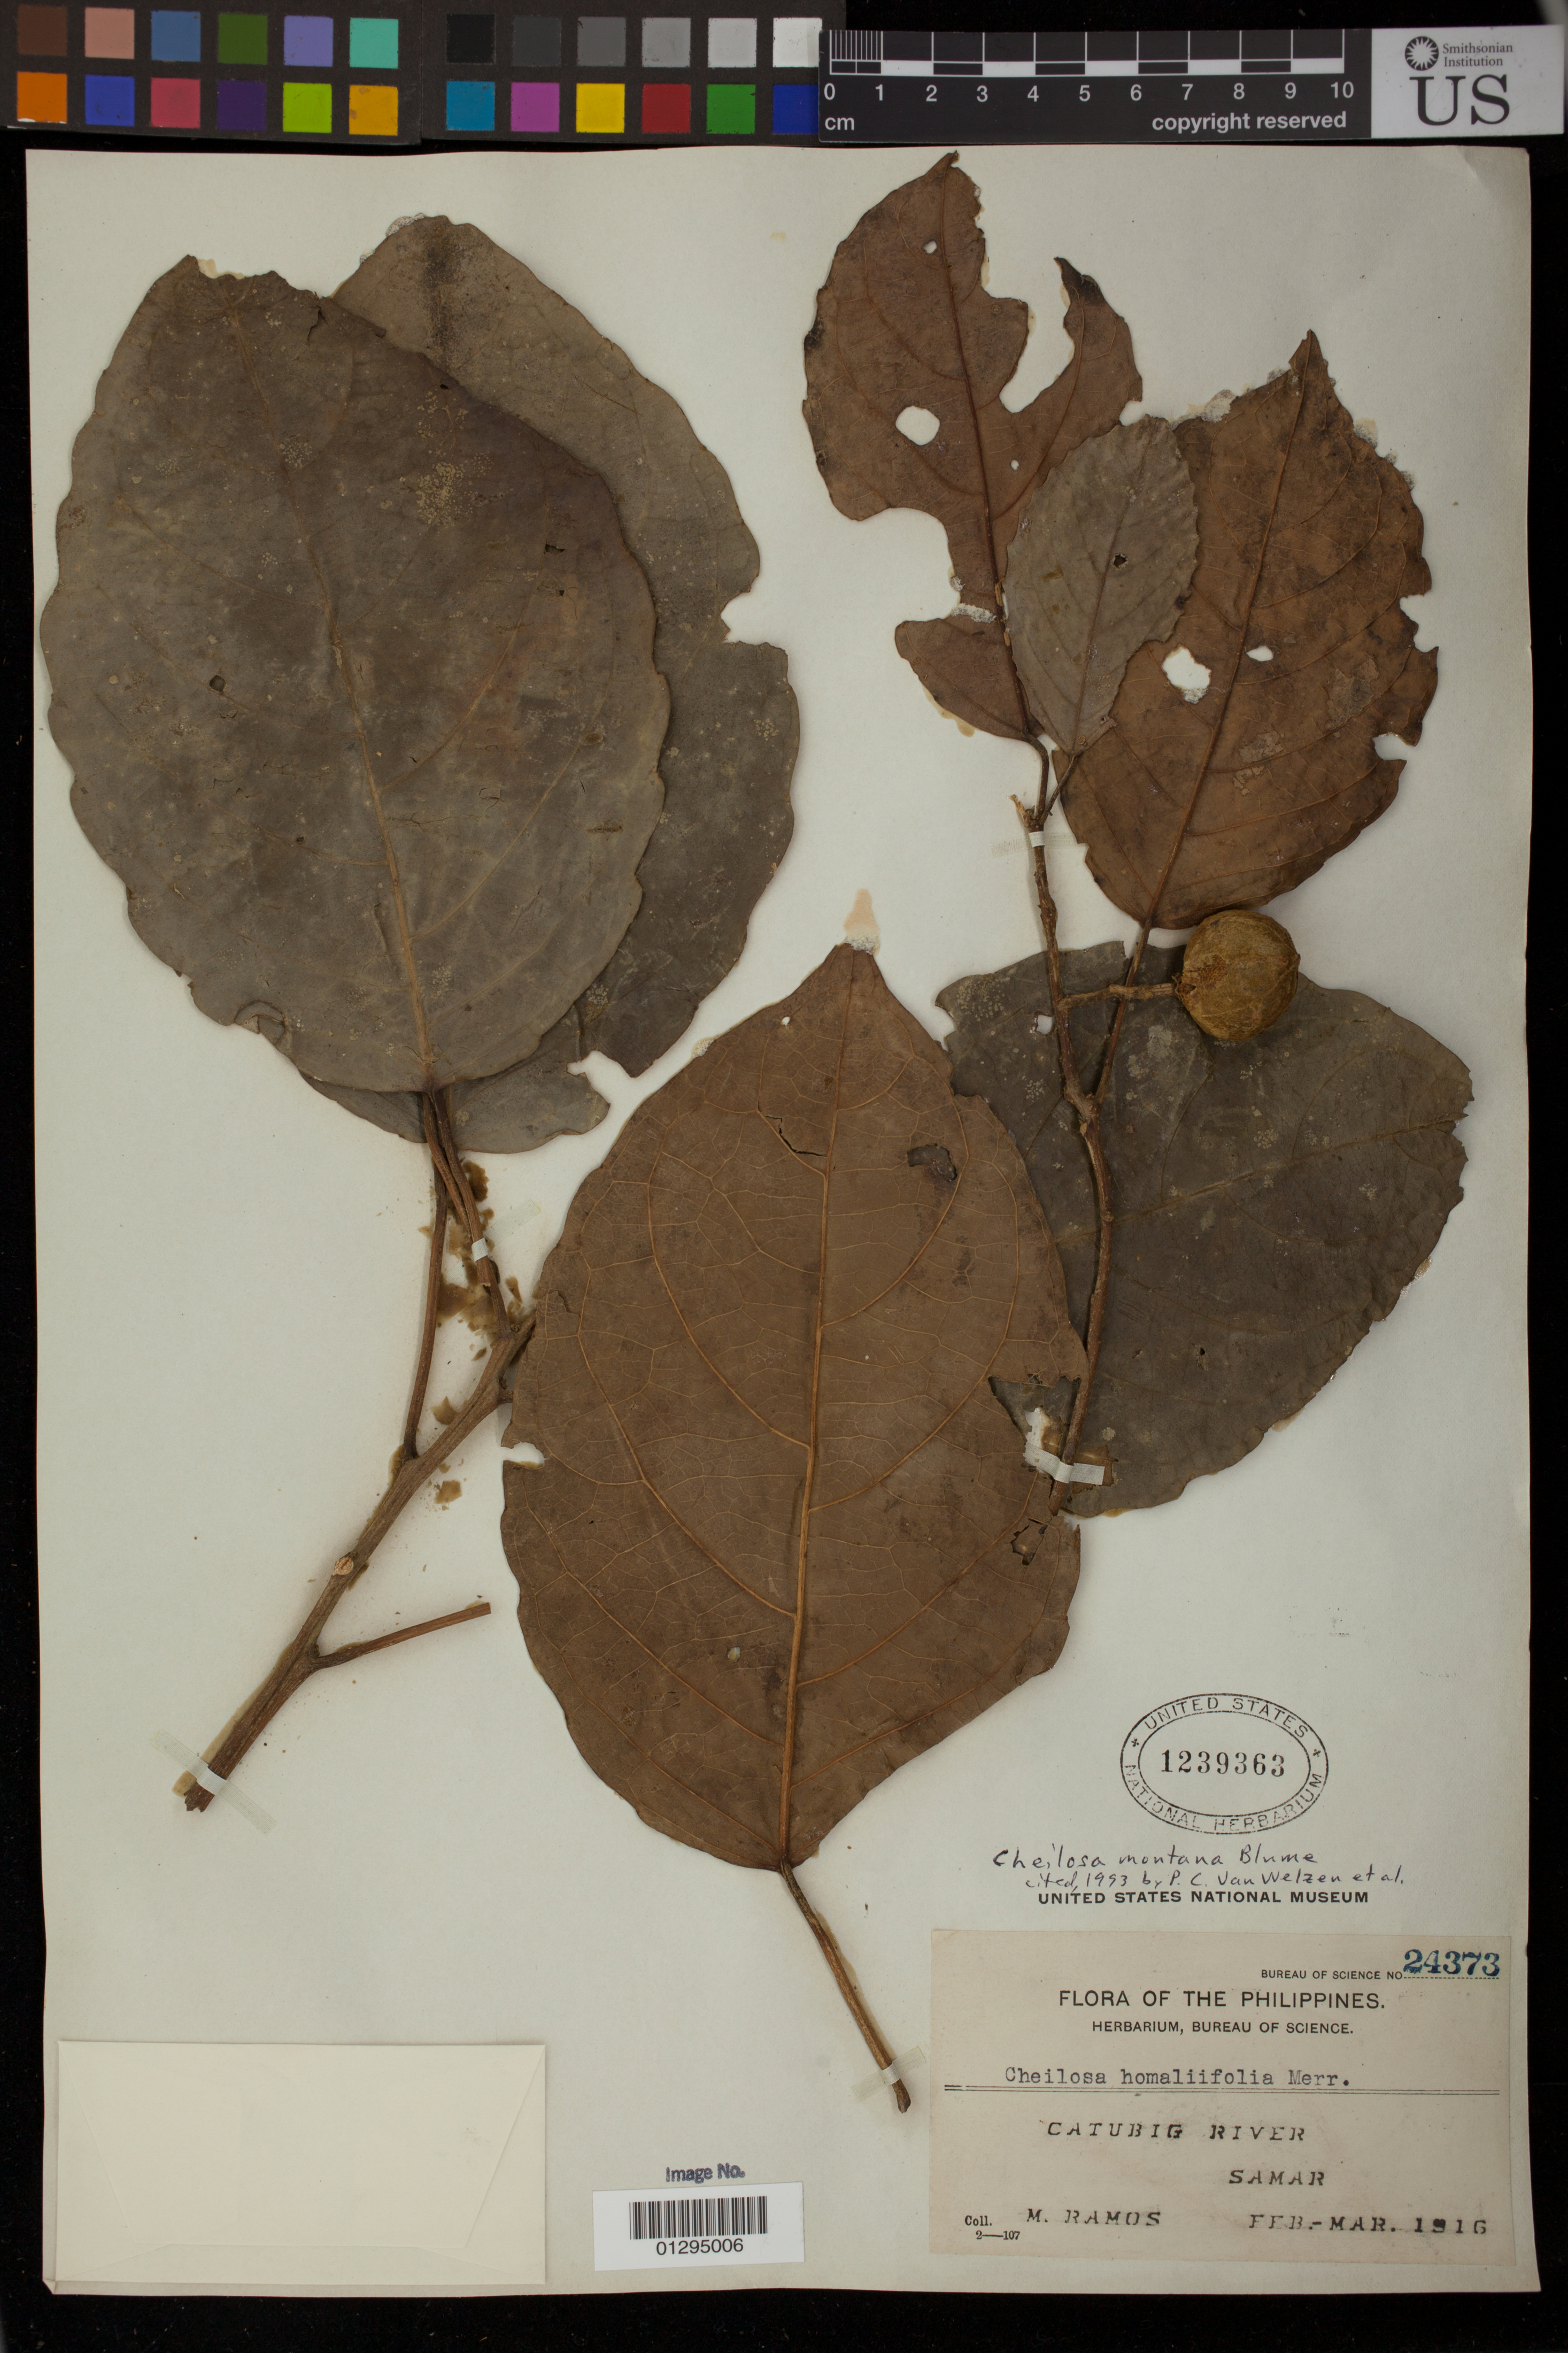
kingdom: Plantae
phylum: Tracheophyta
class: Magnoliopsida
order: Malpighiales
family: Euphorbiaceae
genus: Cheilosa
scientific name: Cheilosa montana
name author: Blume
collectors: M. Ramos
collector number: Bur. Sci. 24373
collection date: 1916-02/1916-03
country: Philippines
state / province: Eastern Visayas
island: Samar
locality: Catubig River, Samar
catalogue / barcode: US 1239363